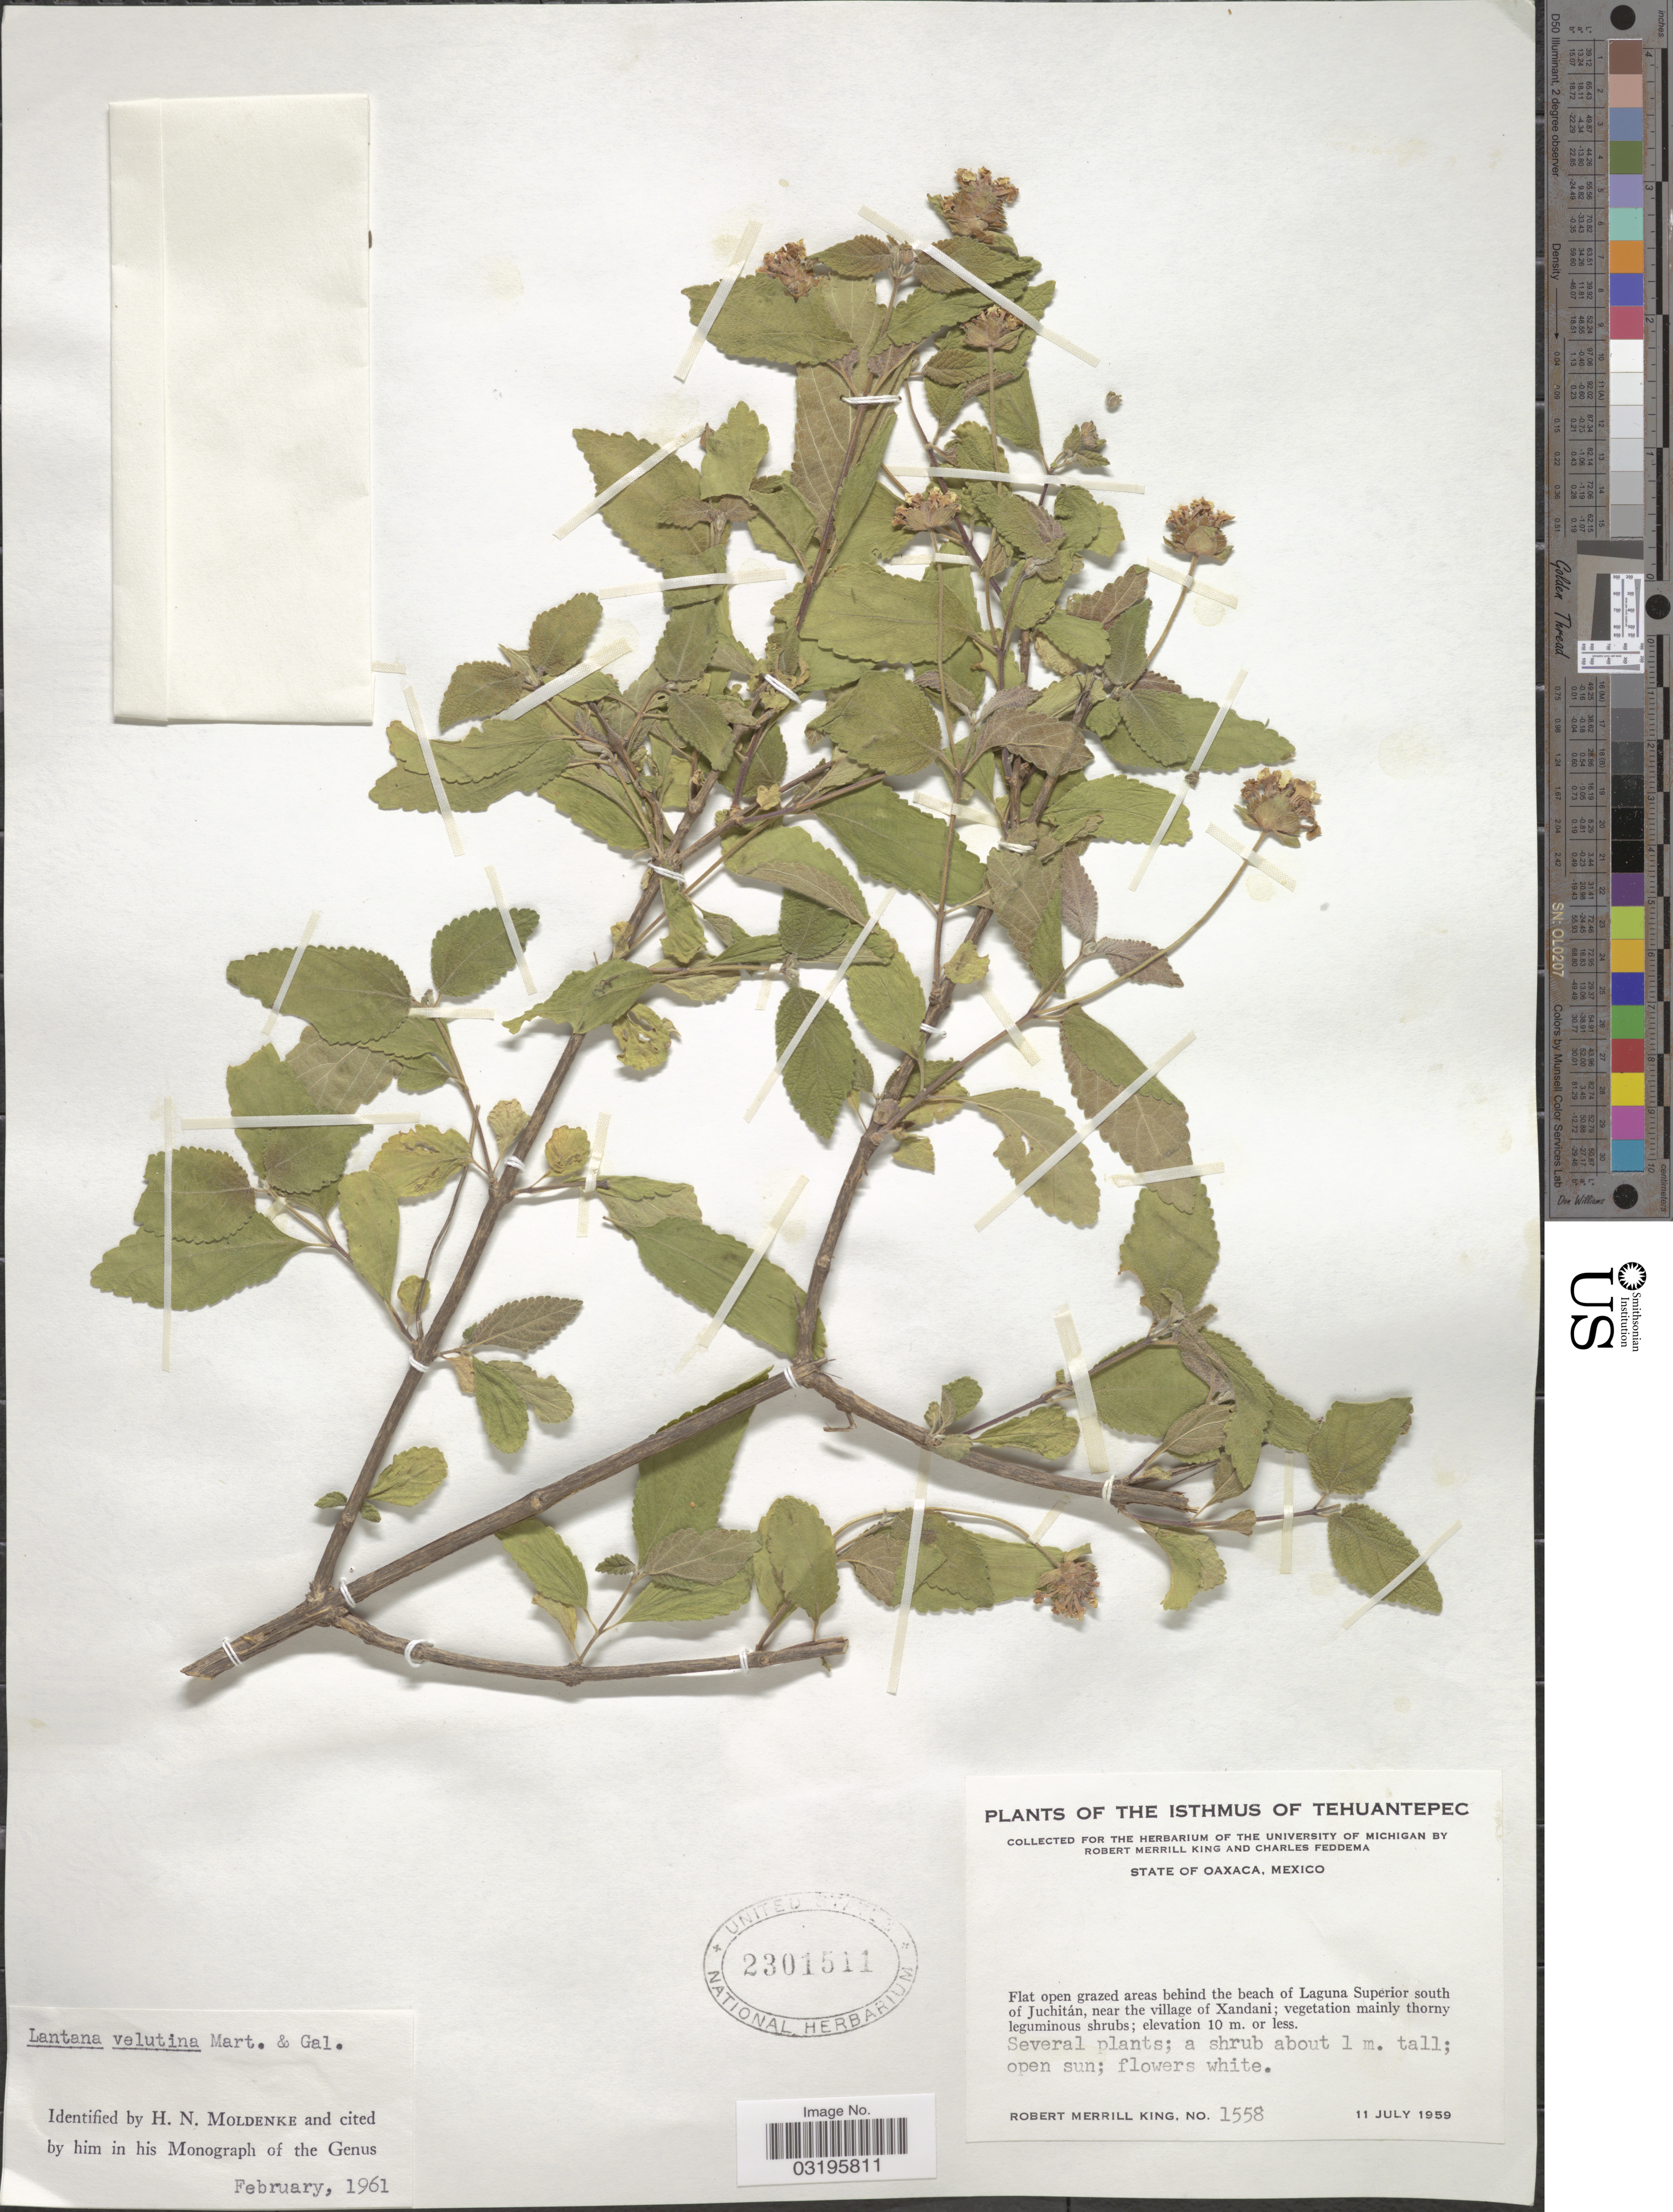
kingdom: Plantae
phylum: Tracheophyta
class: Magnoliopsida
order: Lamiales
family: Verbenaceae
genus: Lantana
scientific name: Lantana velutina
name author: M. Martens & Galeotti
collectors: R. M. King & C. Feddema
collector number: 1558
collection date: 1959-07-11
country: Mexico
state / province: Oaxaca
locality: Isthmus of Tehuantepec. Flat open grazed areas behind the beach of Laguna Superior south of Juchitán, near the village of Xandani.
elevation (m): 10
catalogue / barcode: US 2301511